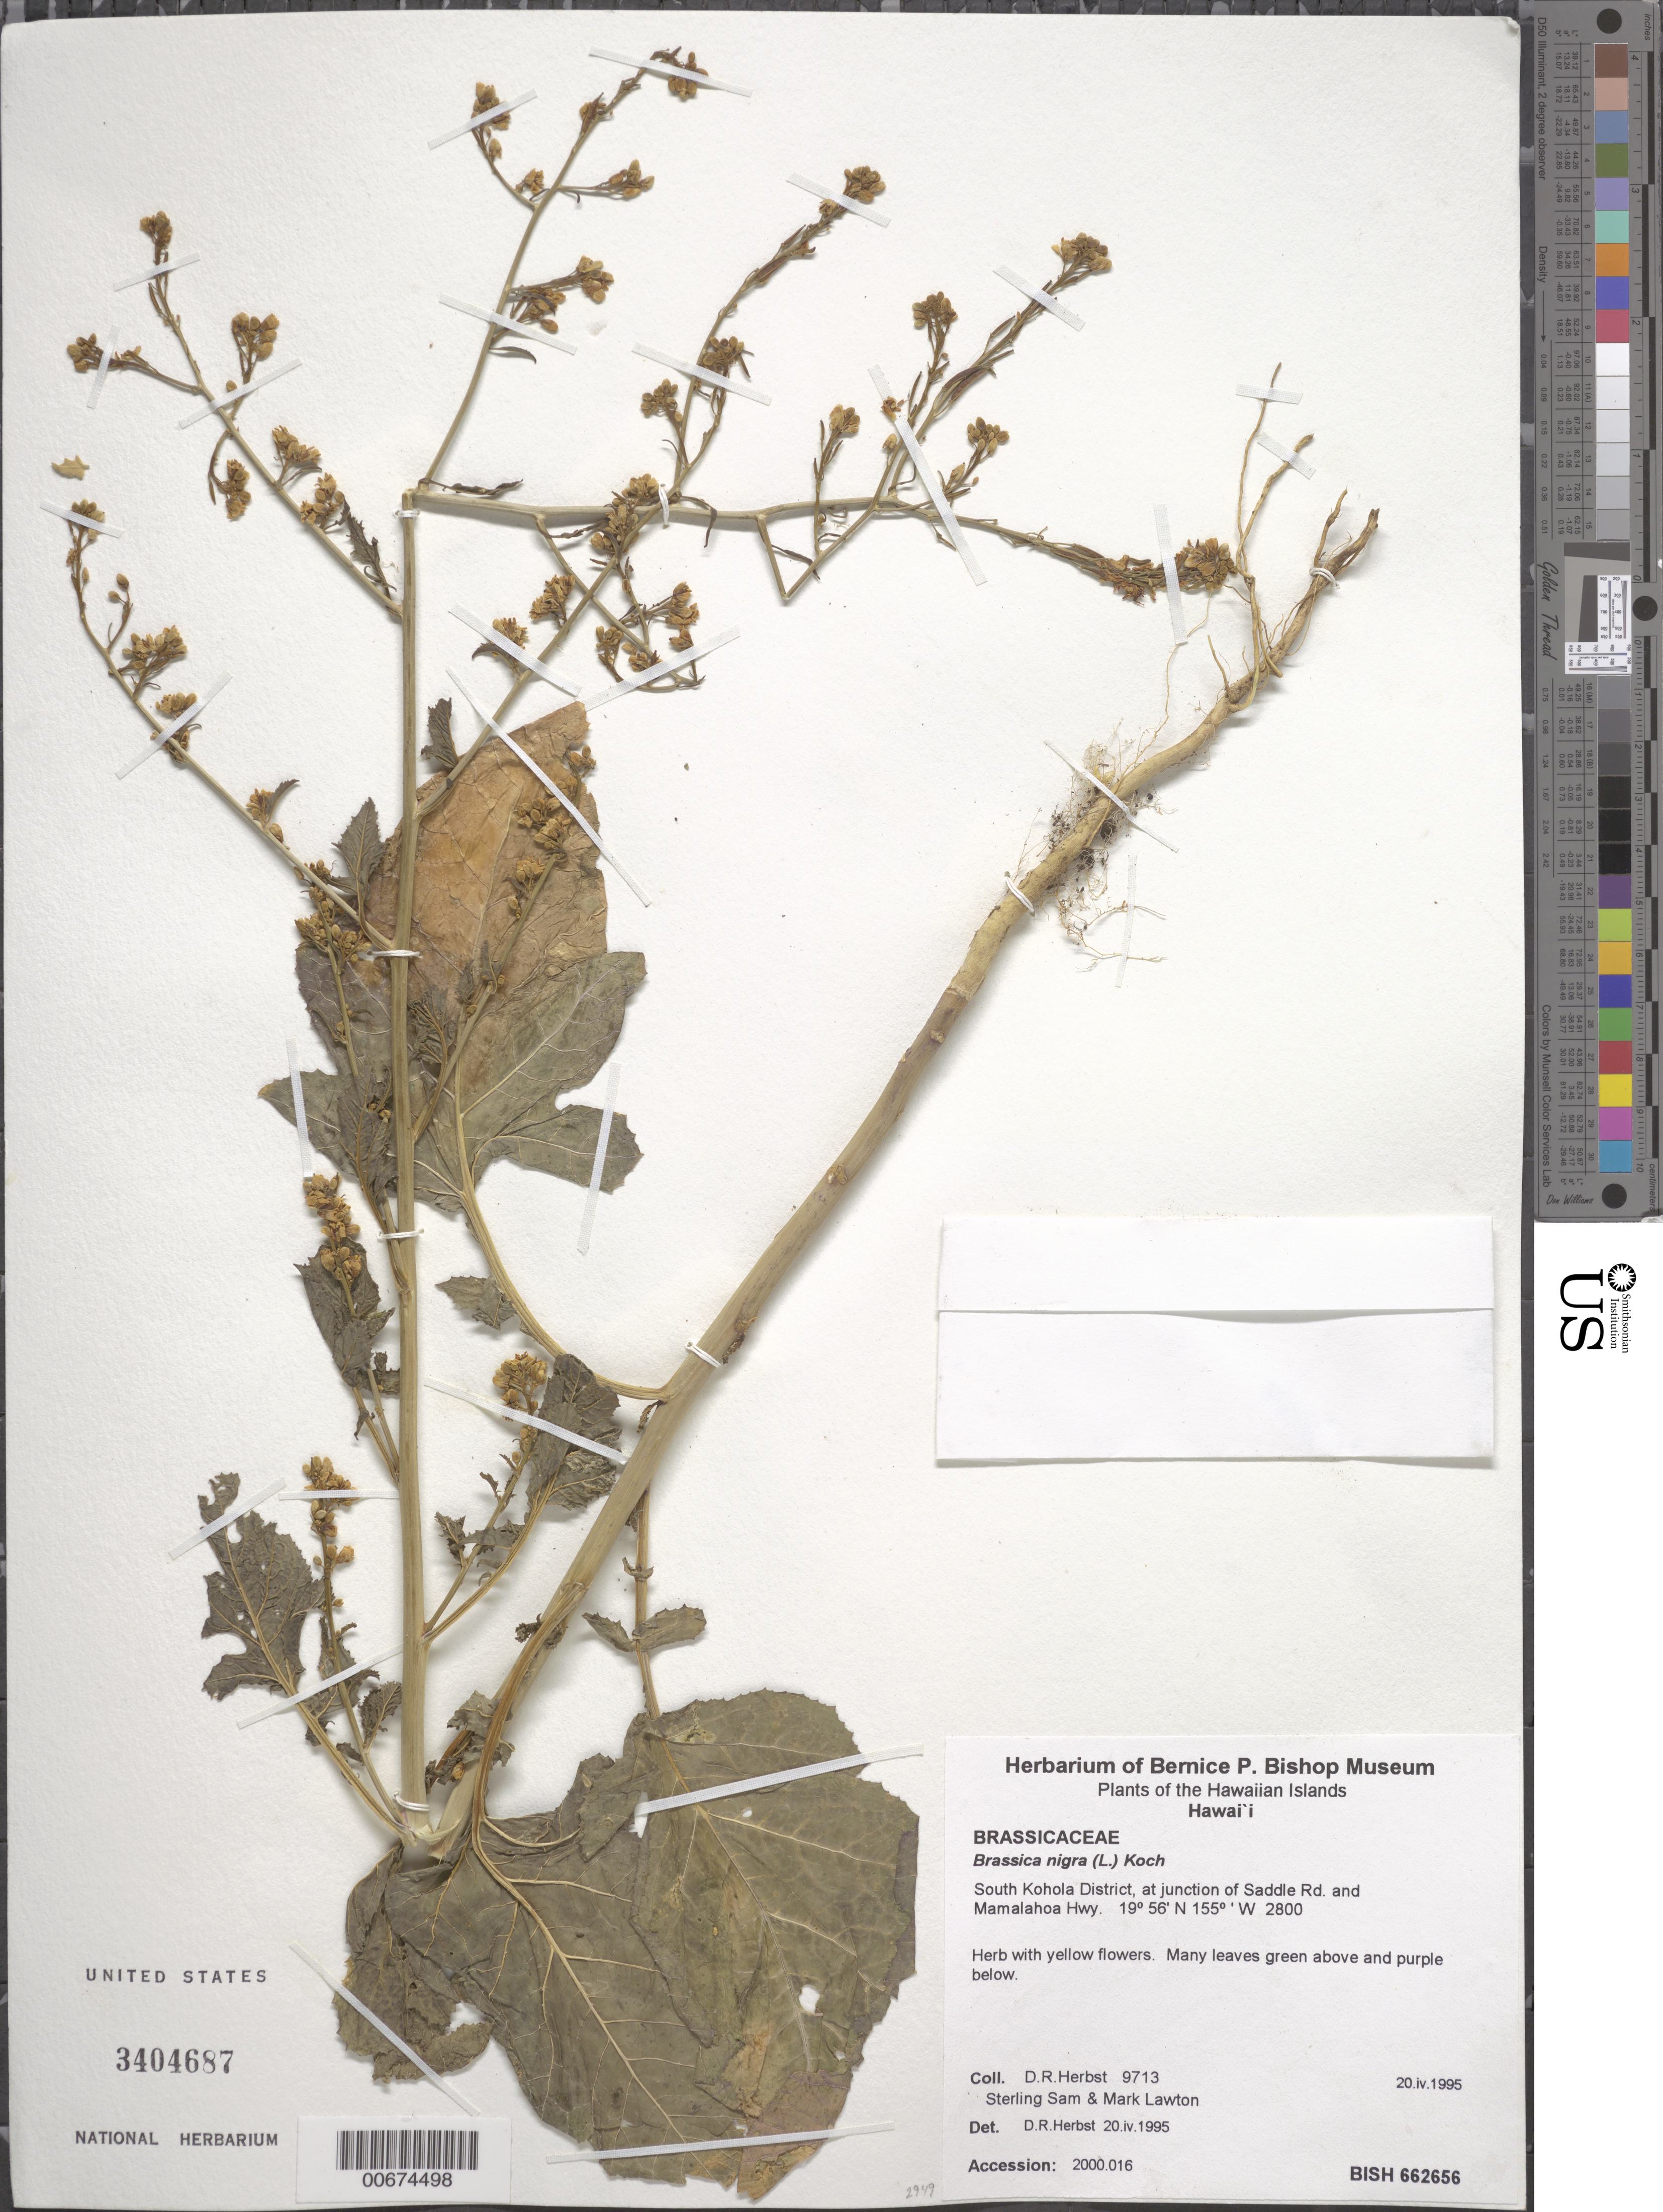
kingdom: Plantae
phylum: Tracheophyta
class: Magnoliopsida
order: Brassicales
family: Brassicaceae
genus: Brassica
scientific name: Brassica nigra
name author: (L.) W.D.J. Koch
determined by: Herbst, D. R.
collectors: D. R. Herbst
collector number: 9713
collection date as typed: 20 Apr 1995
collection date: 1995-04-20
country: United States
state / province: Hawaii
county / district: Hawaii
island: Hawaii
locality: South Kohola Distr., at junction of Saddle Rd and Mamalahoa Hwy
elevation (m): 19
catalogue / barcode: US 3404687